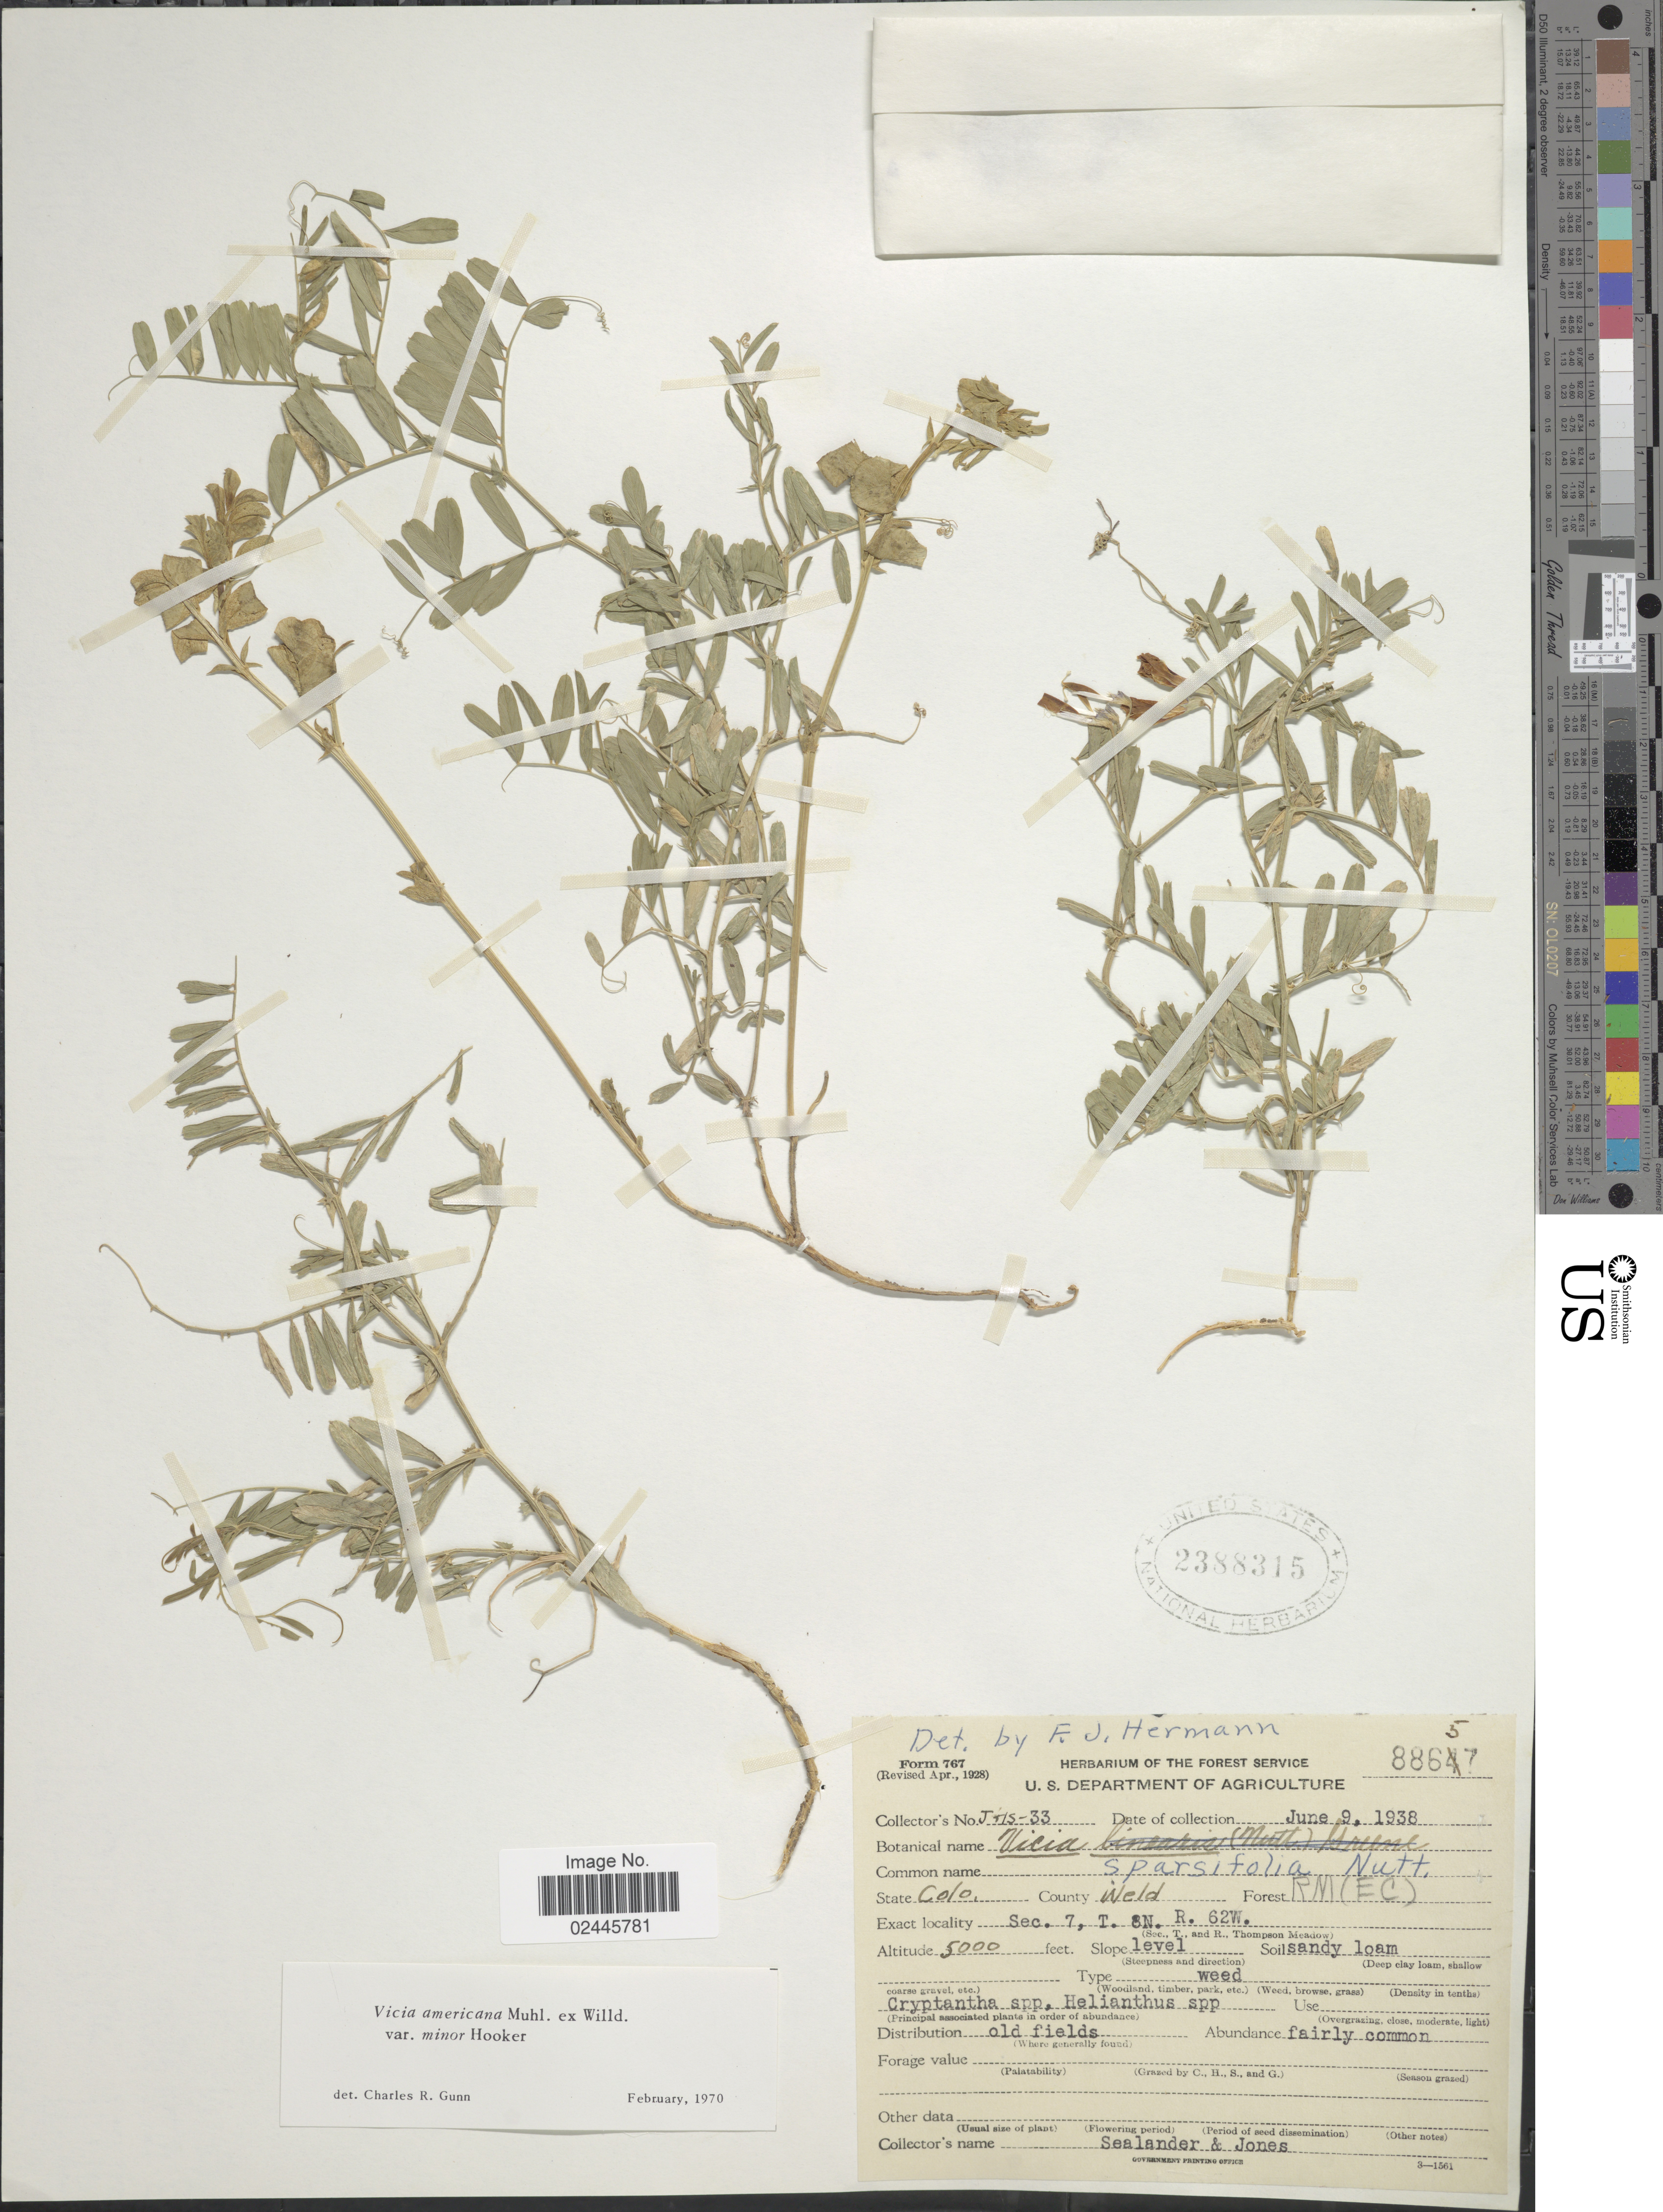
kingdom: Plantae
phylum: Tracheophyta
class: Magnoliopsida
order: Fabales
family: Fabaceae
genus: Vicia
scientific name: Vicia americana var. minor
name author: Hook.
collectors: -. Sealander & -- Jones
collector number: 88657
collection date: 1938-06-09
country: United States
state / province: Colorado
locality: State Colo, County Weld, Forest RM (EC), Sec. 7, T. 8N. R. 62W.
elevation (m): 1524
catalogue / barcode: US 2388315